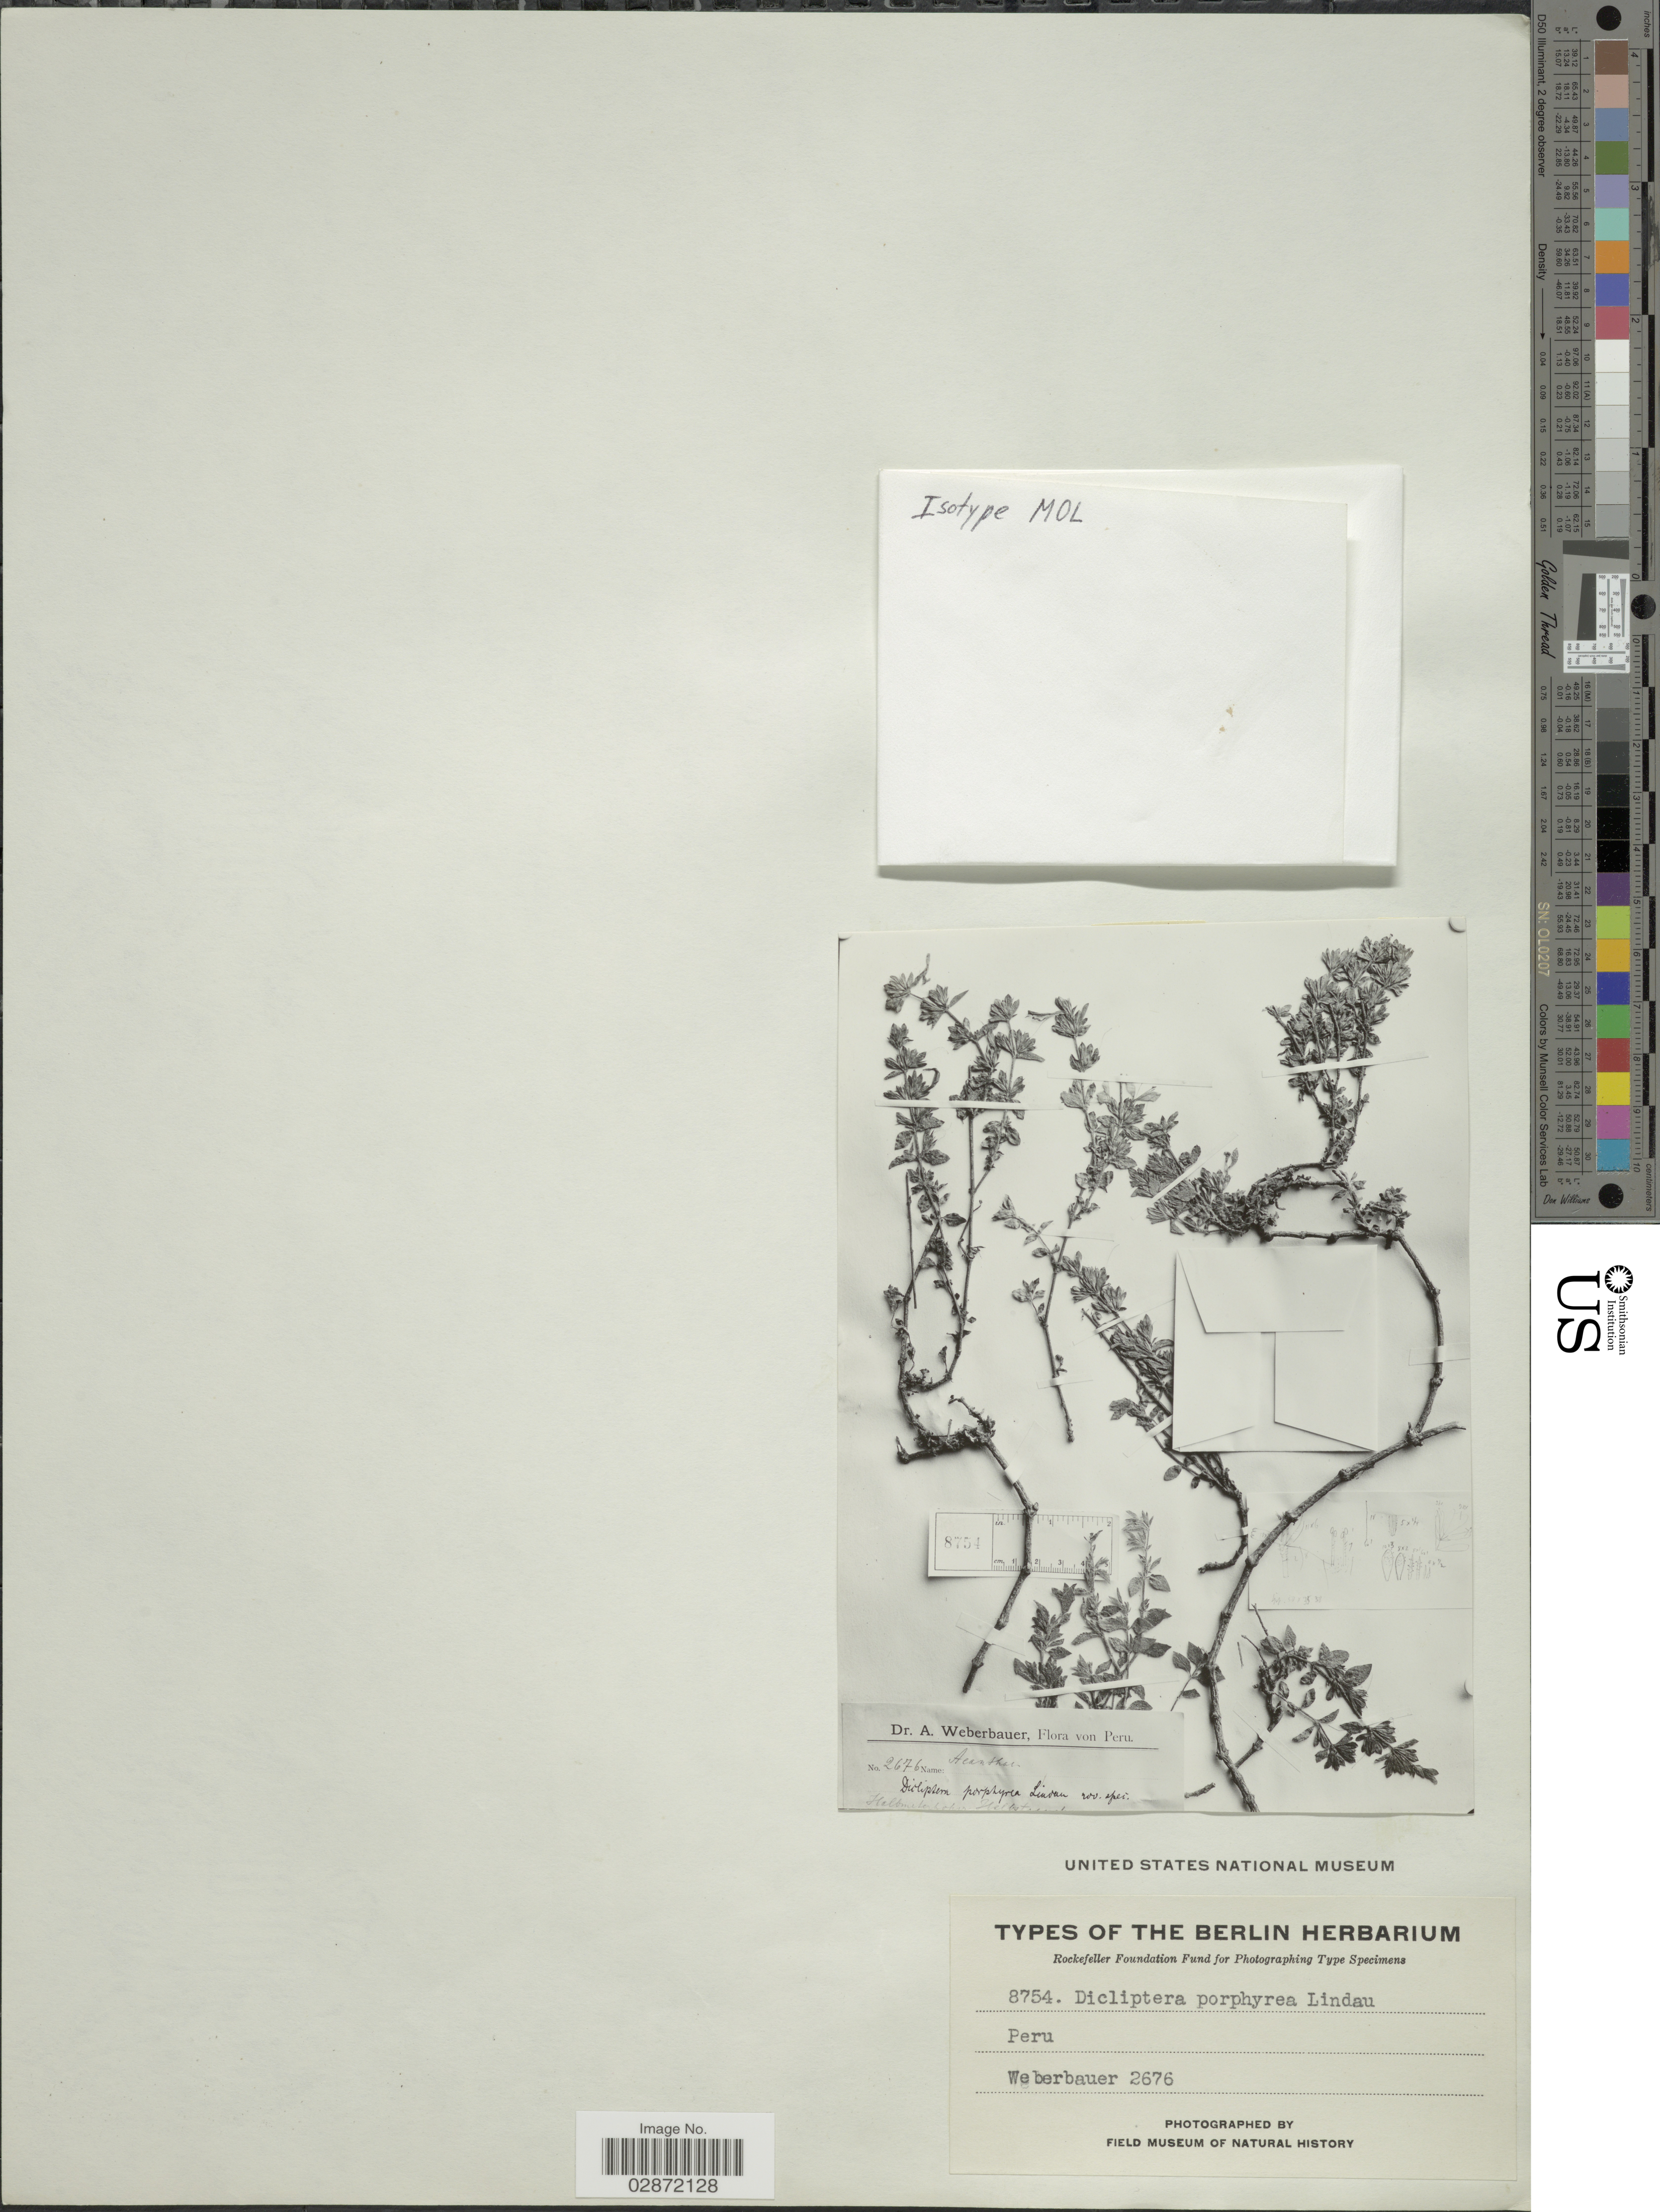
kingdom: Plantae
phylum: Tracheophyta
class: Magnoliopsida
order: Lamiales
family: Acanthaceae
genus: Dicliptera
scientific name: Dicliptera porphyrea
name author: Lindau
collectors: Weberbauer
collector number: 2676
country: Peru